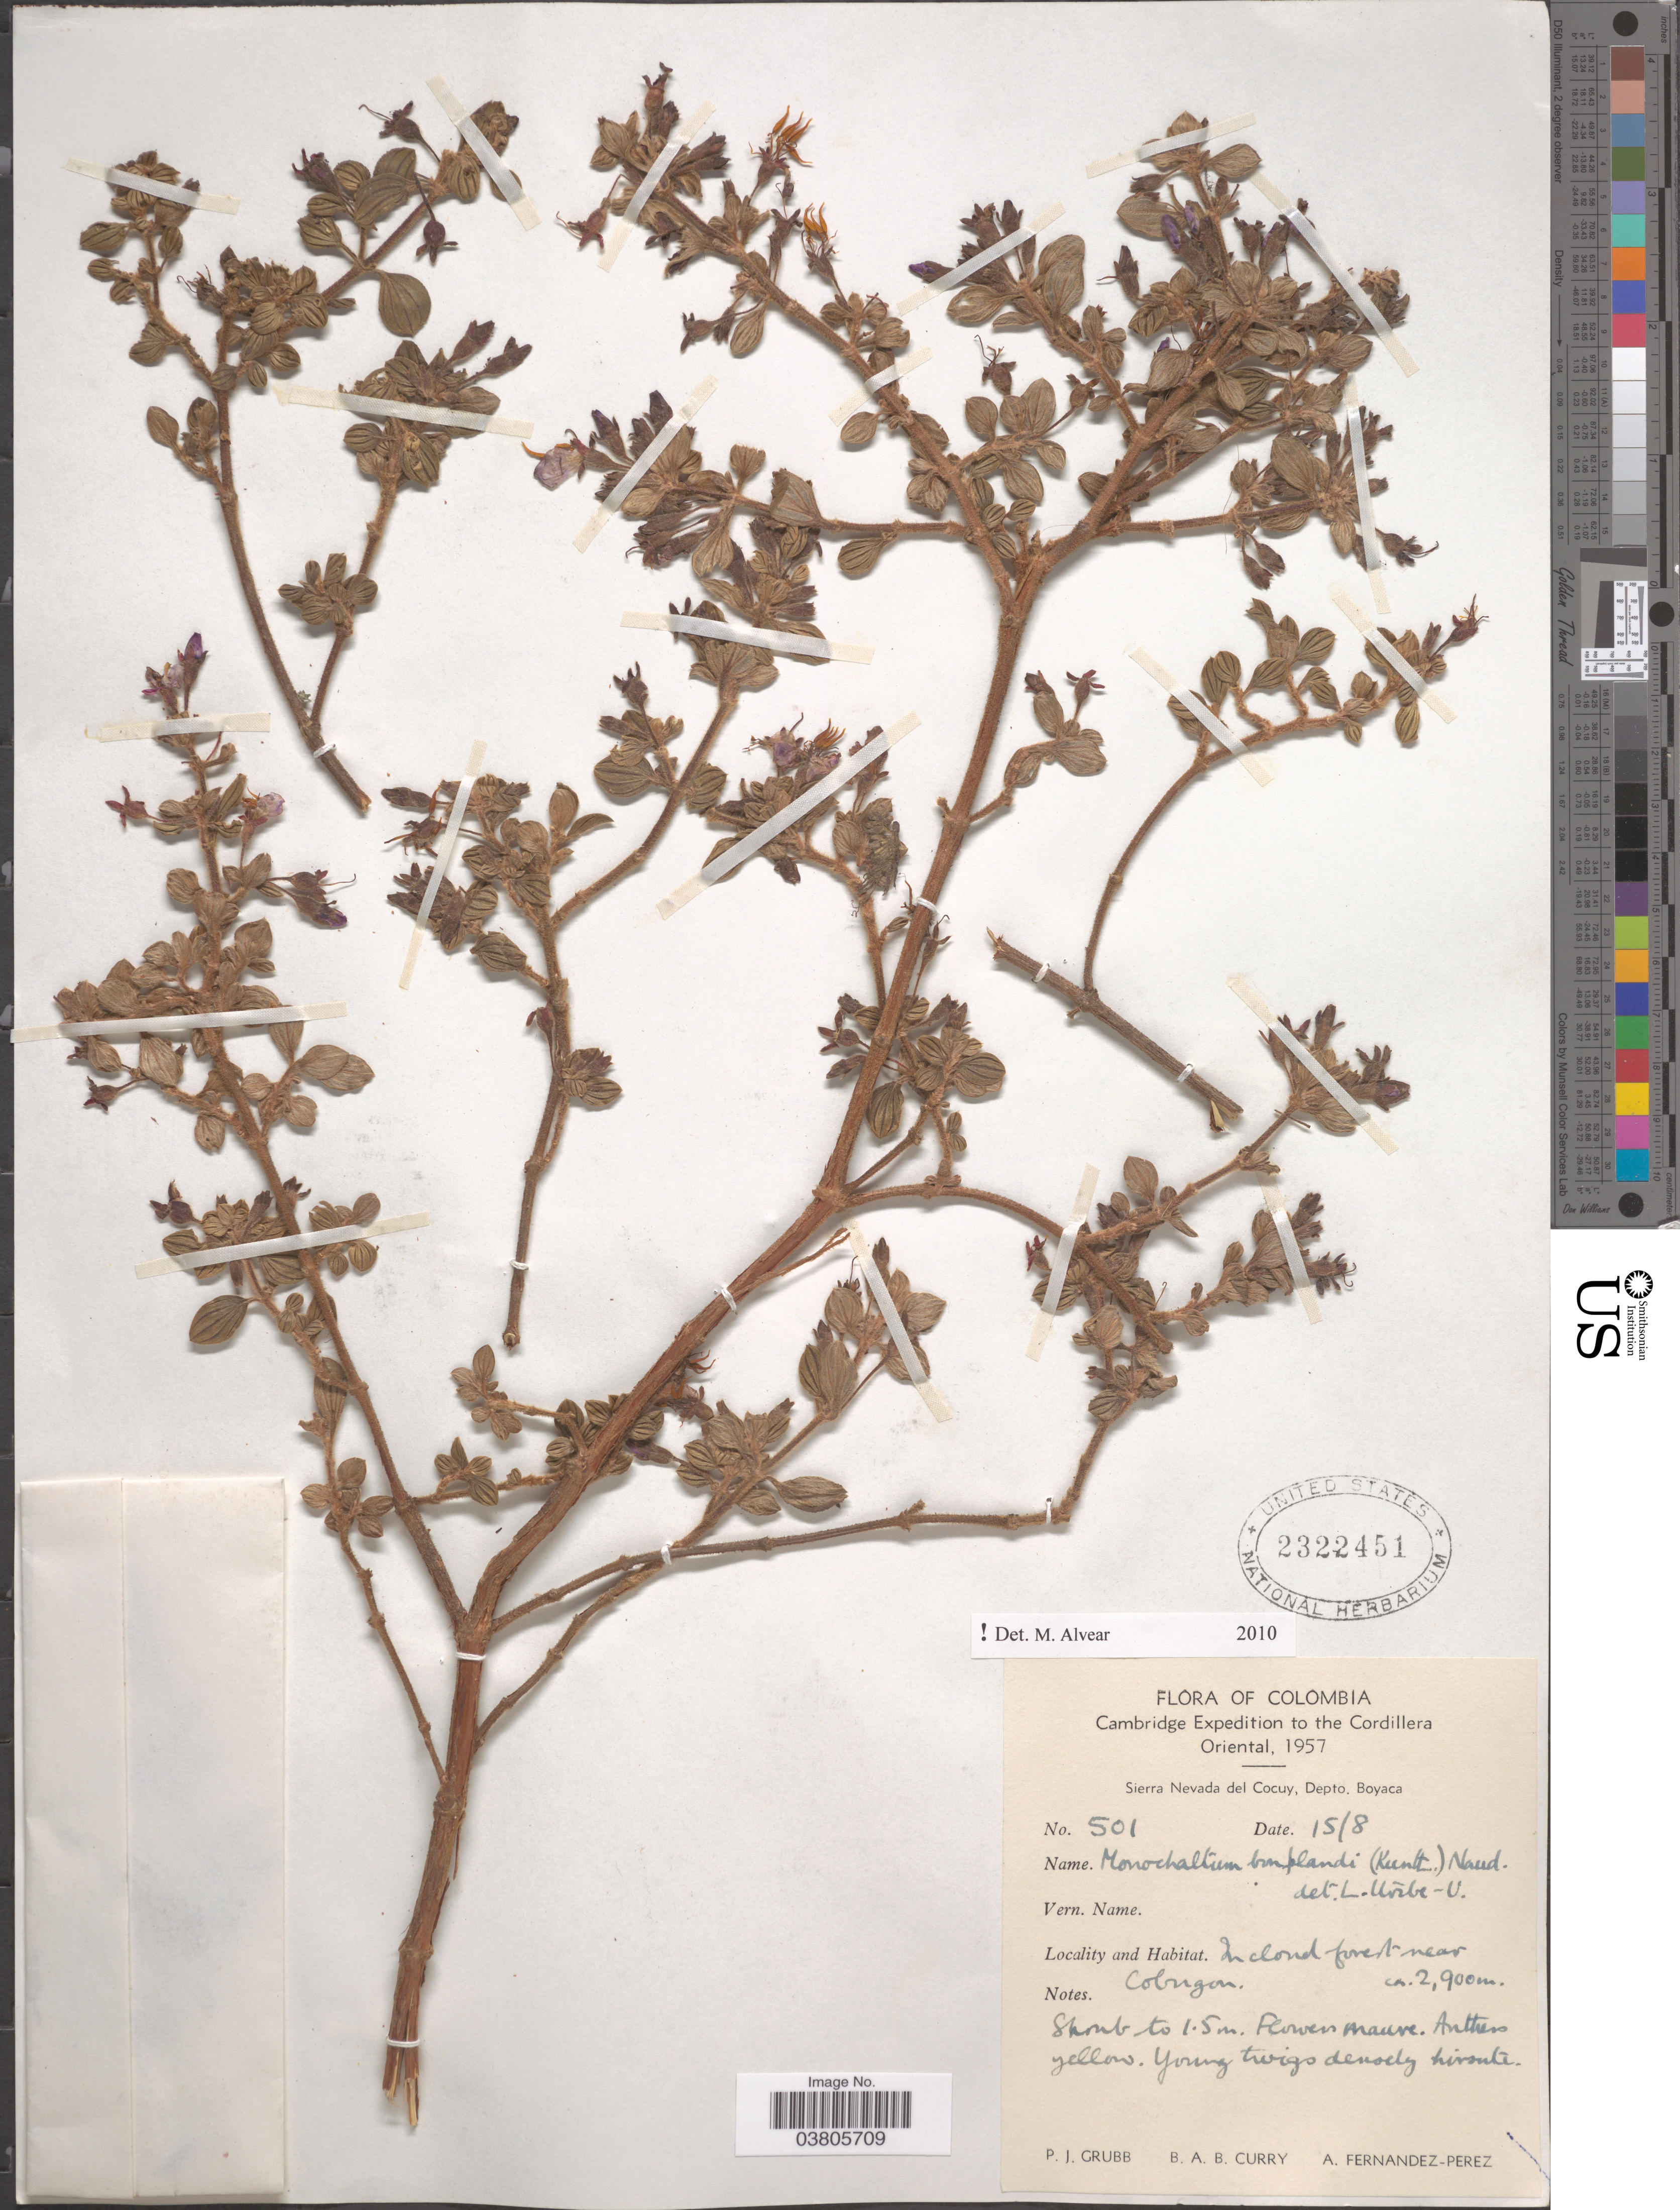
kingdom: Plantae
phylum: Tracheophyta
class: Magnoliopsida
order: Myrtales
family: Melastomataceae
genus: Monochaetum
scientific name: Monochaetum bonplandii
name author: (Kunth) Naudin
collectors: P. J. Grubb, B. A. B. Curry & A. Fernández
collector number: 501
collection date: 1957-08-15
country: Colombia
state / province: Boyacá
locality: Cordillera Oriental. Sierra Nevada del Cocuy, Depto. Boyaca. In cloud forest near Cobugon.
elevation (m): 2900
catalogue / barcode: US 2322451